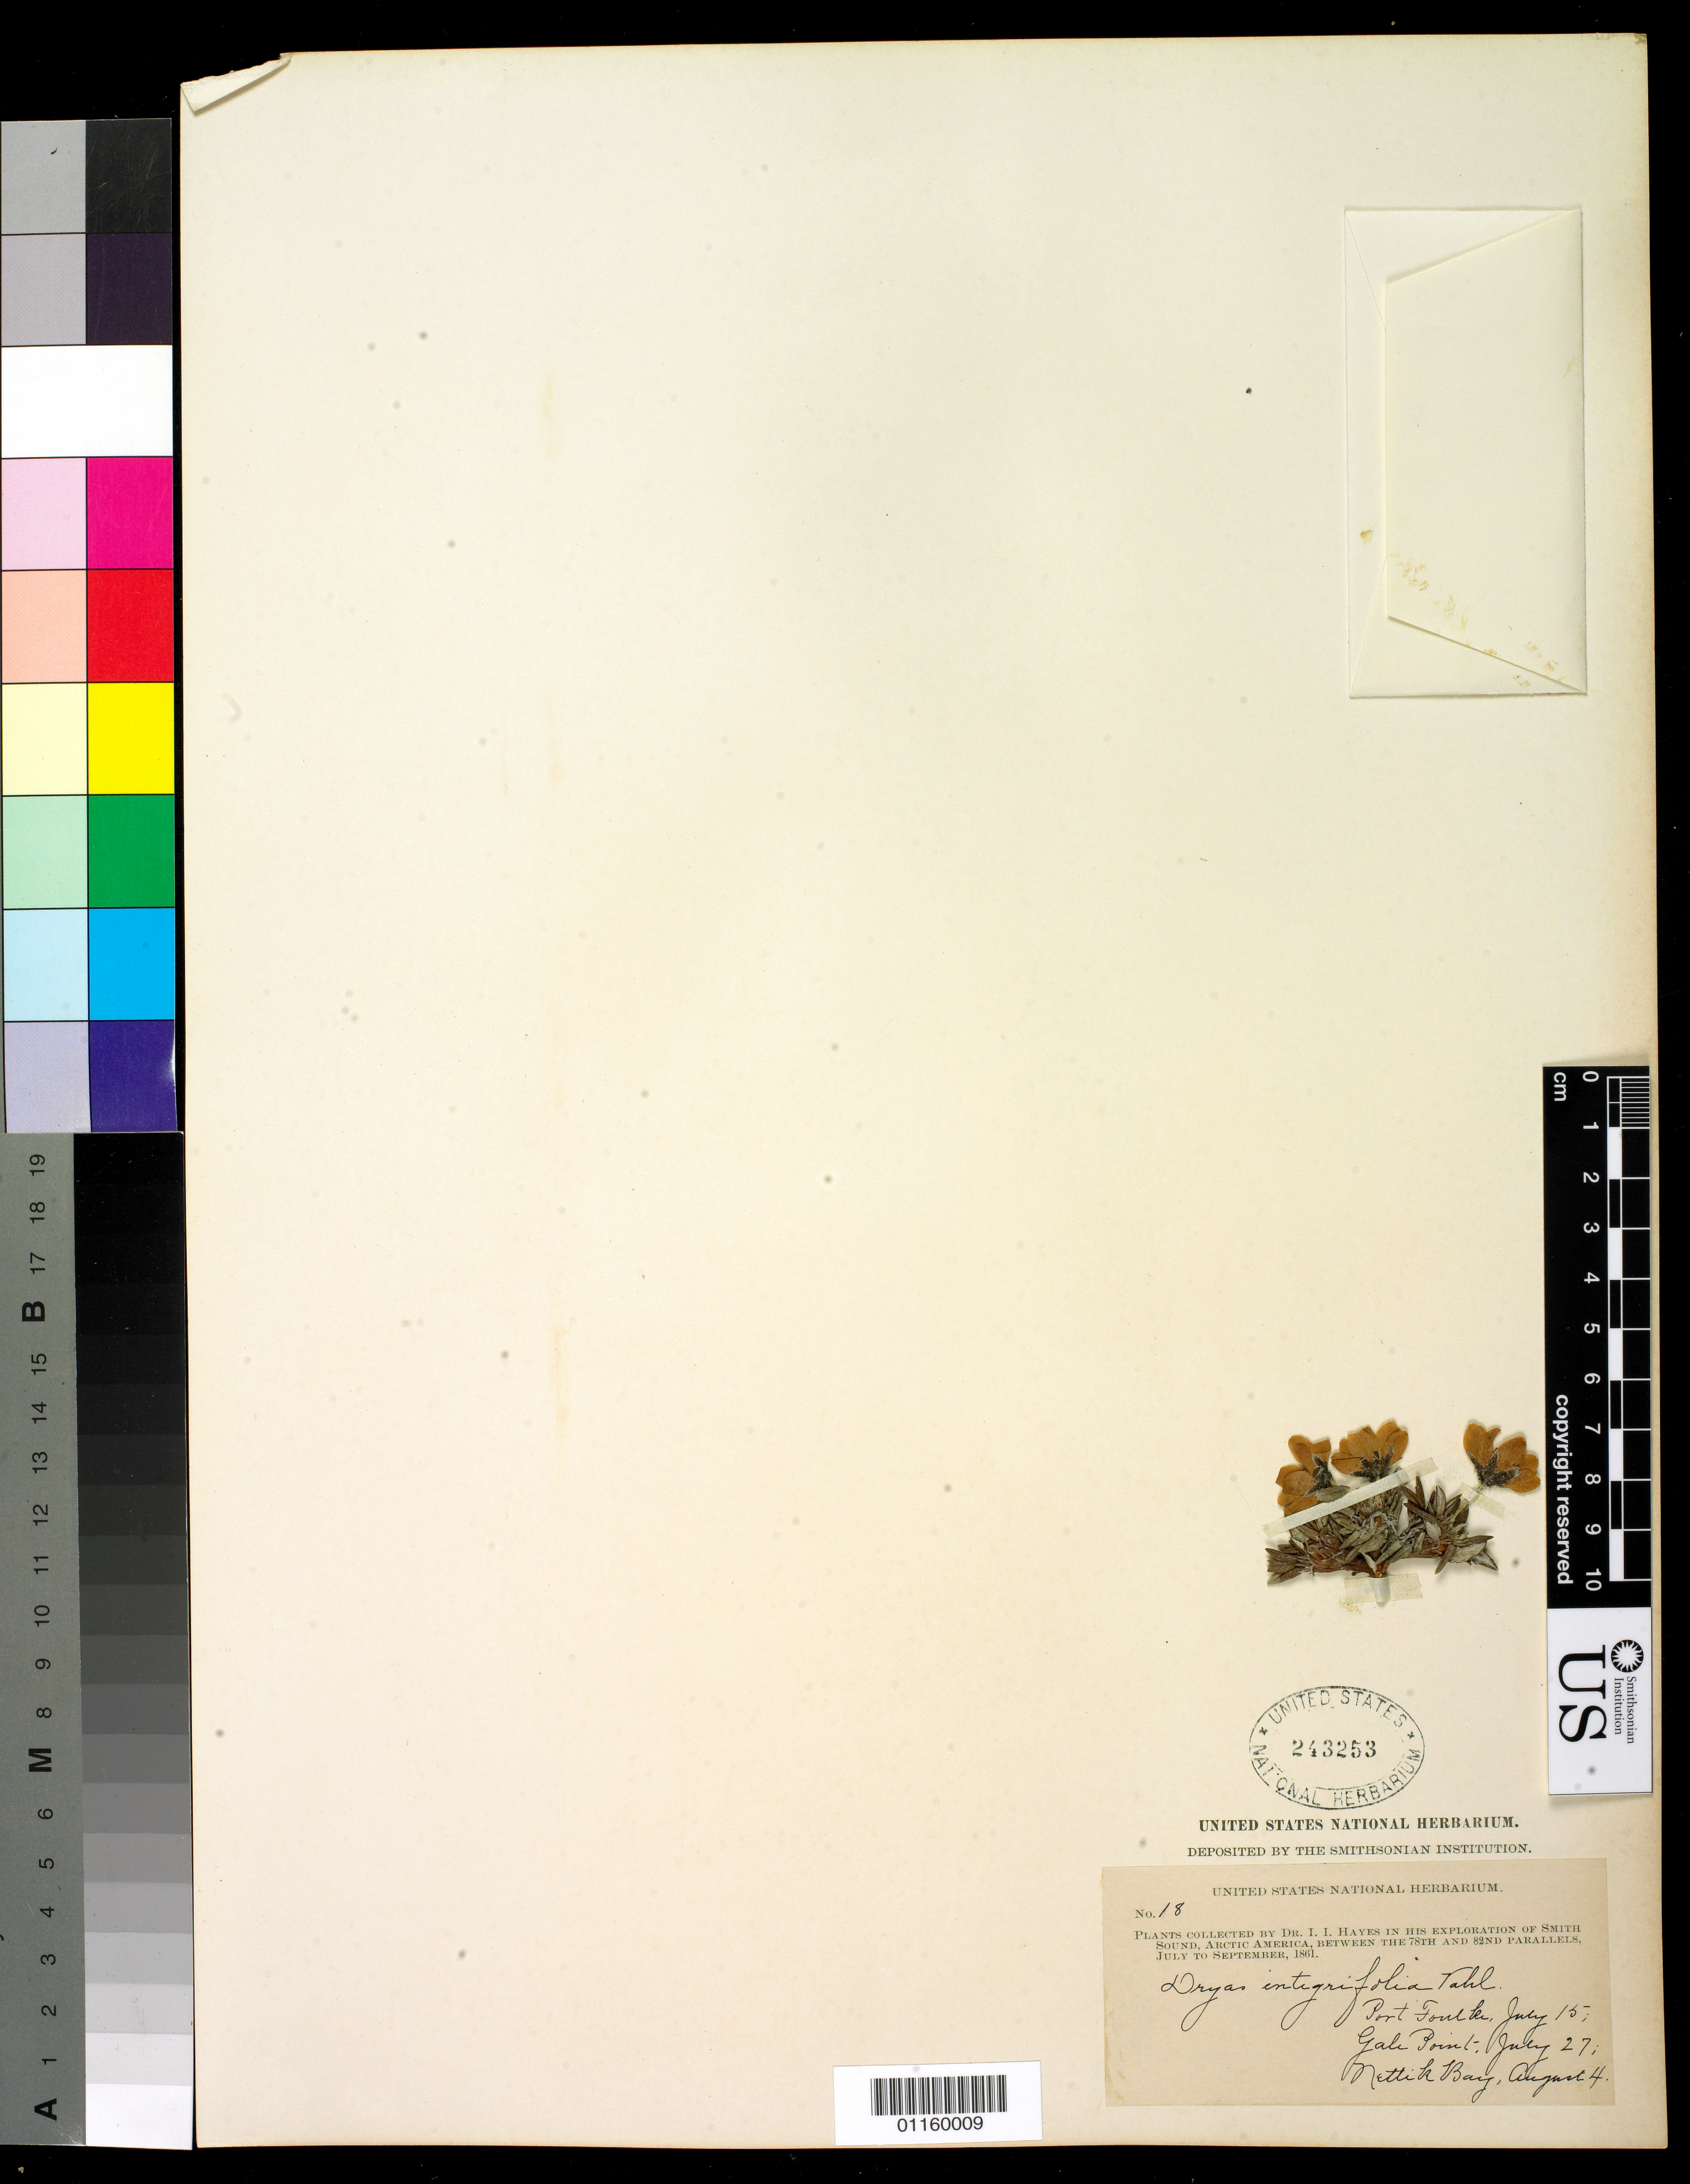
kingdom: Plantae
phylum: Tracheophyta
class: Magnoliopsida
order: Rosales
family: Rosaceae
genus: Dryas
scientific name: Dryas integrifolia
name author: Vahl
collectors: I. I. Hayes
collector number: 18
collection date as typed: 15 Jul 1861 to 04 Aug 1861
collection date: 1861-07-15/1861-08-04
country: Greenland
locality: Port Foulke, Gale Point, Nettik Bay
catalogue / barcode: US 243253